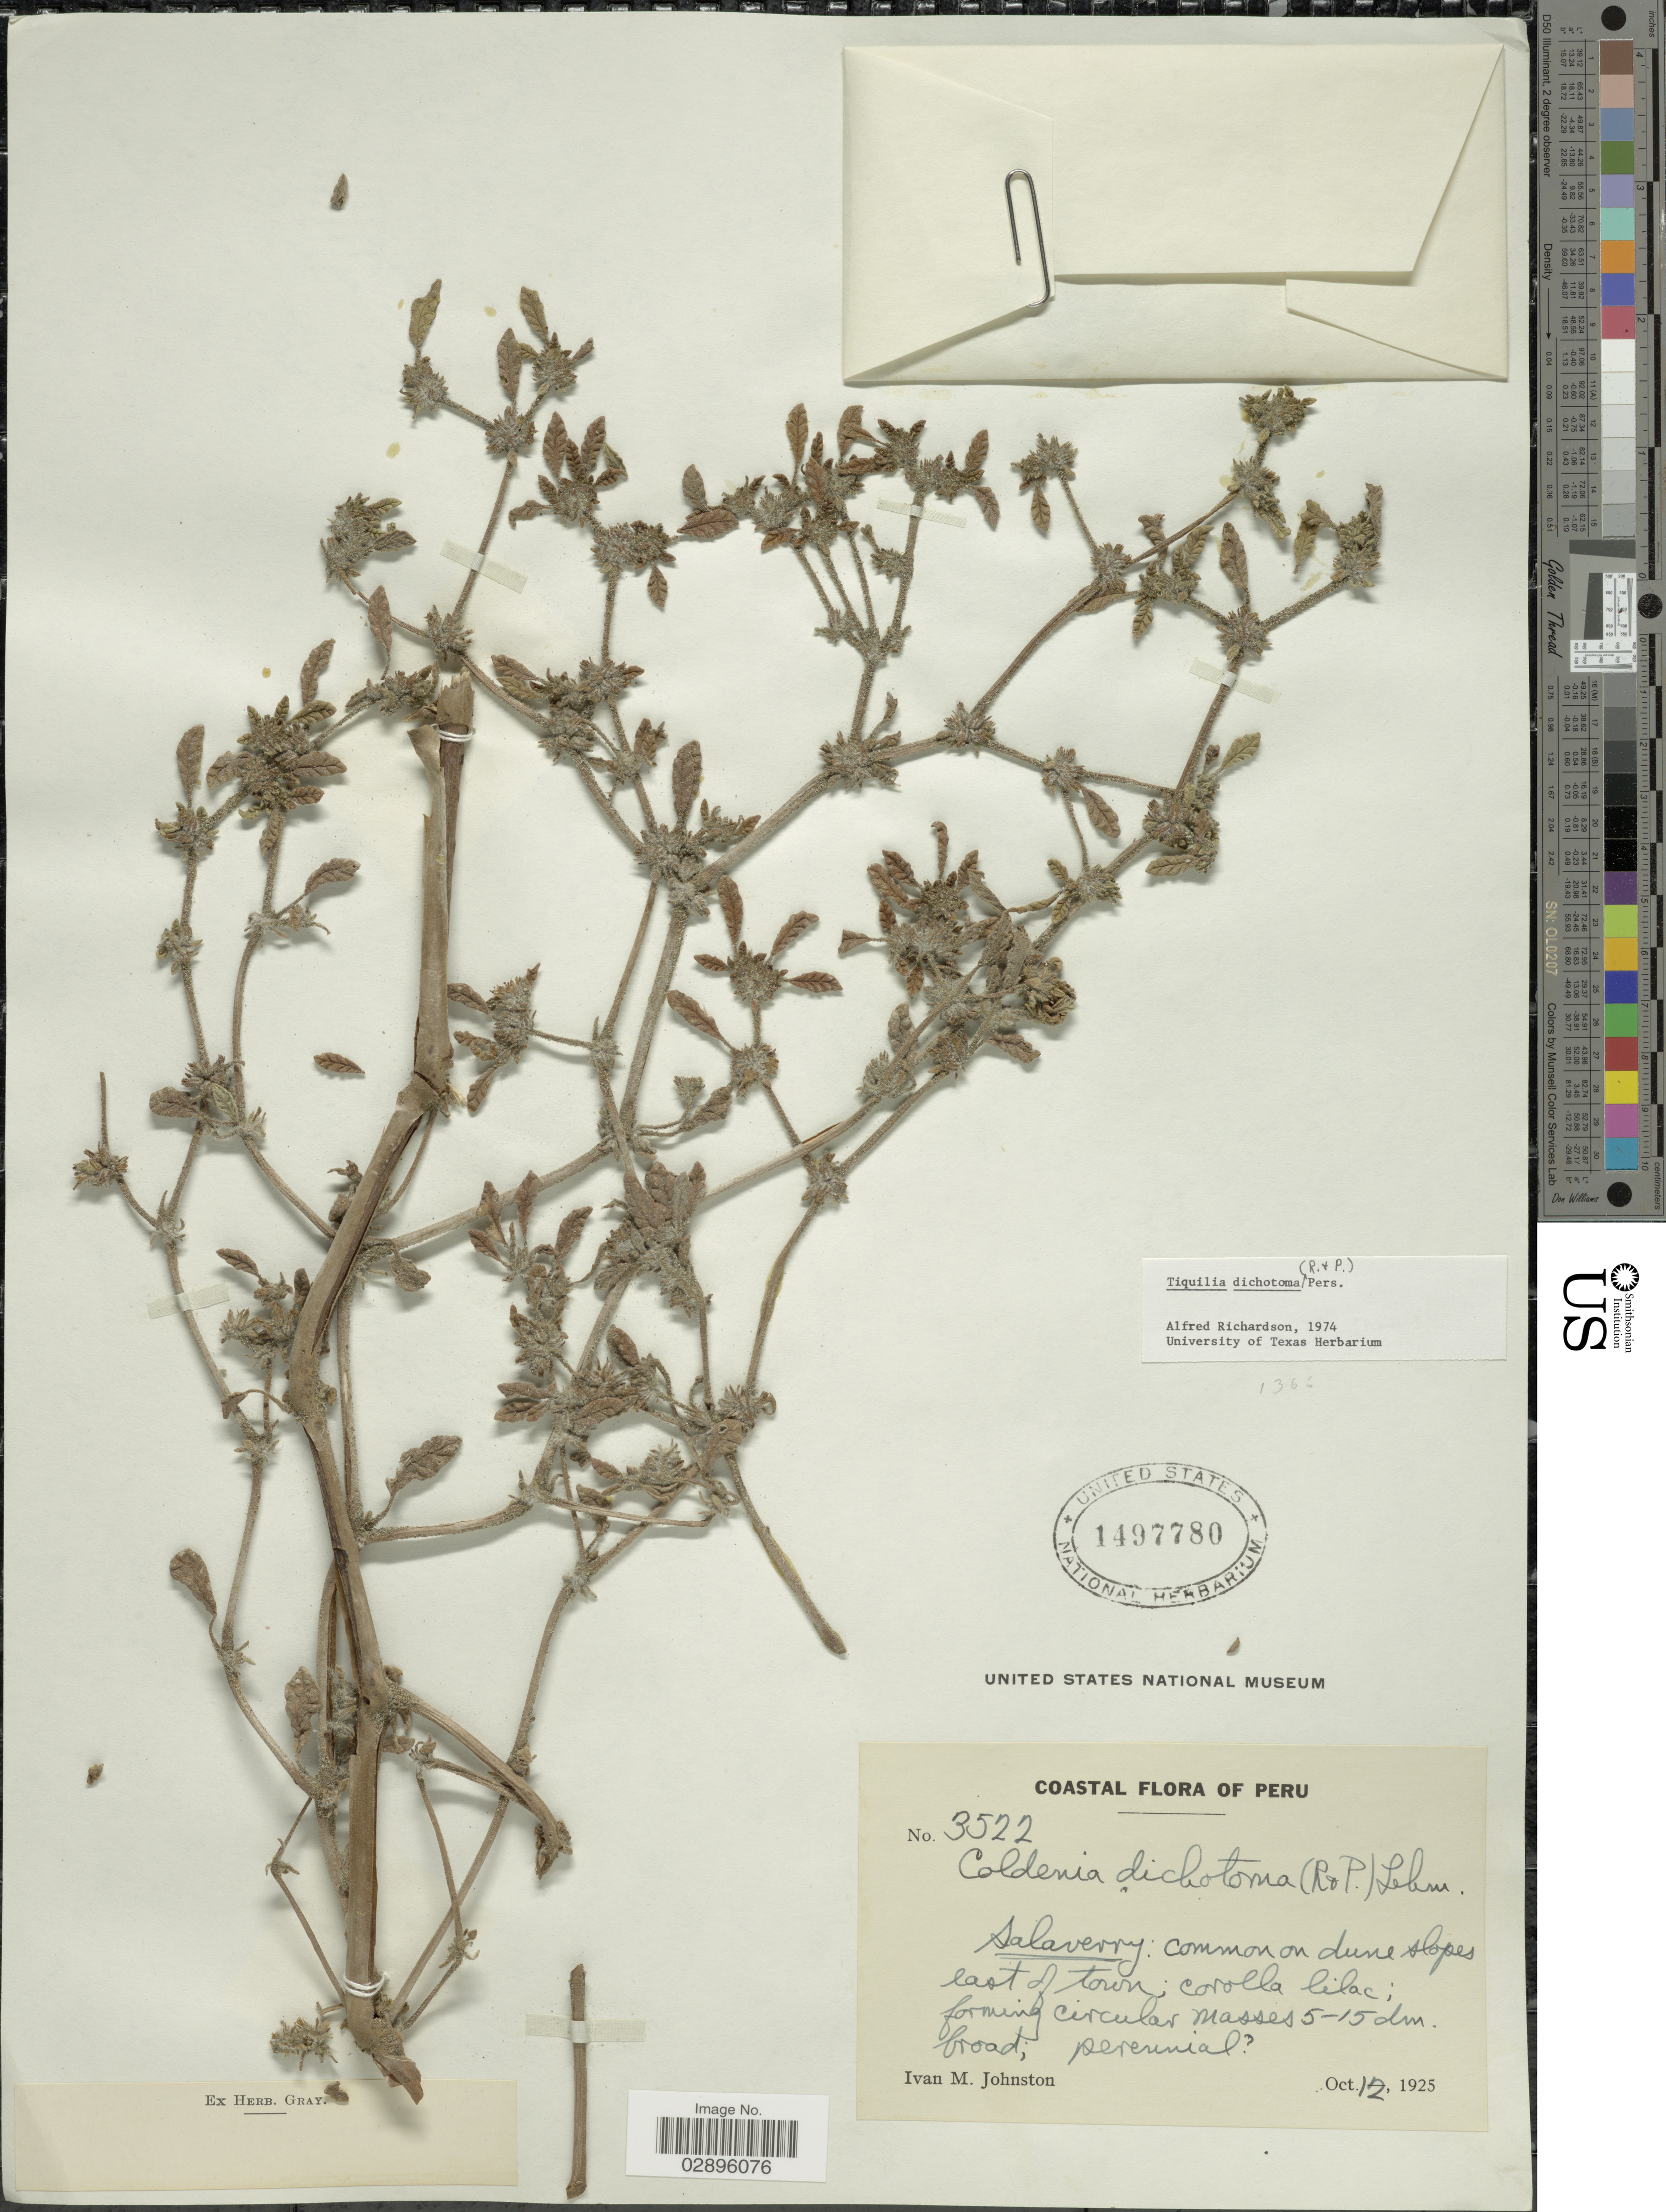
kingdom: Plantae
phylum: Tracheophyta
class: Magnoliopsida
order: Boraginales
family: Ehretiaceae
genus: Tiquilia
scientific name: Tiquilia dichotoma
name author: (Ruiz & Pav.) Pers.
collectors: I.M. Johnston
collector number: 3522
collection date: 1925-10-12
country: Peru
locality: Common on dune slopes east of town.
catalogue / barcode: US 1497780